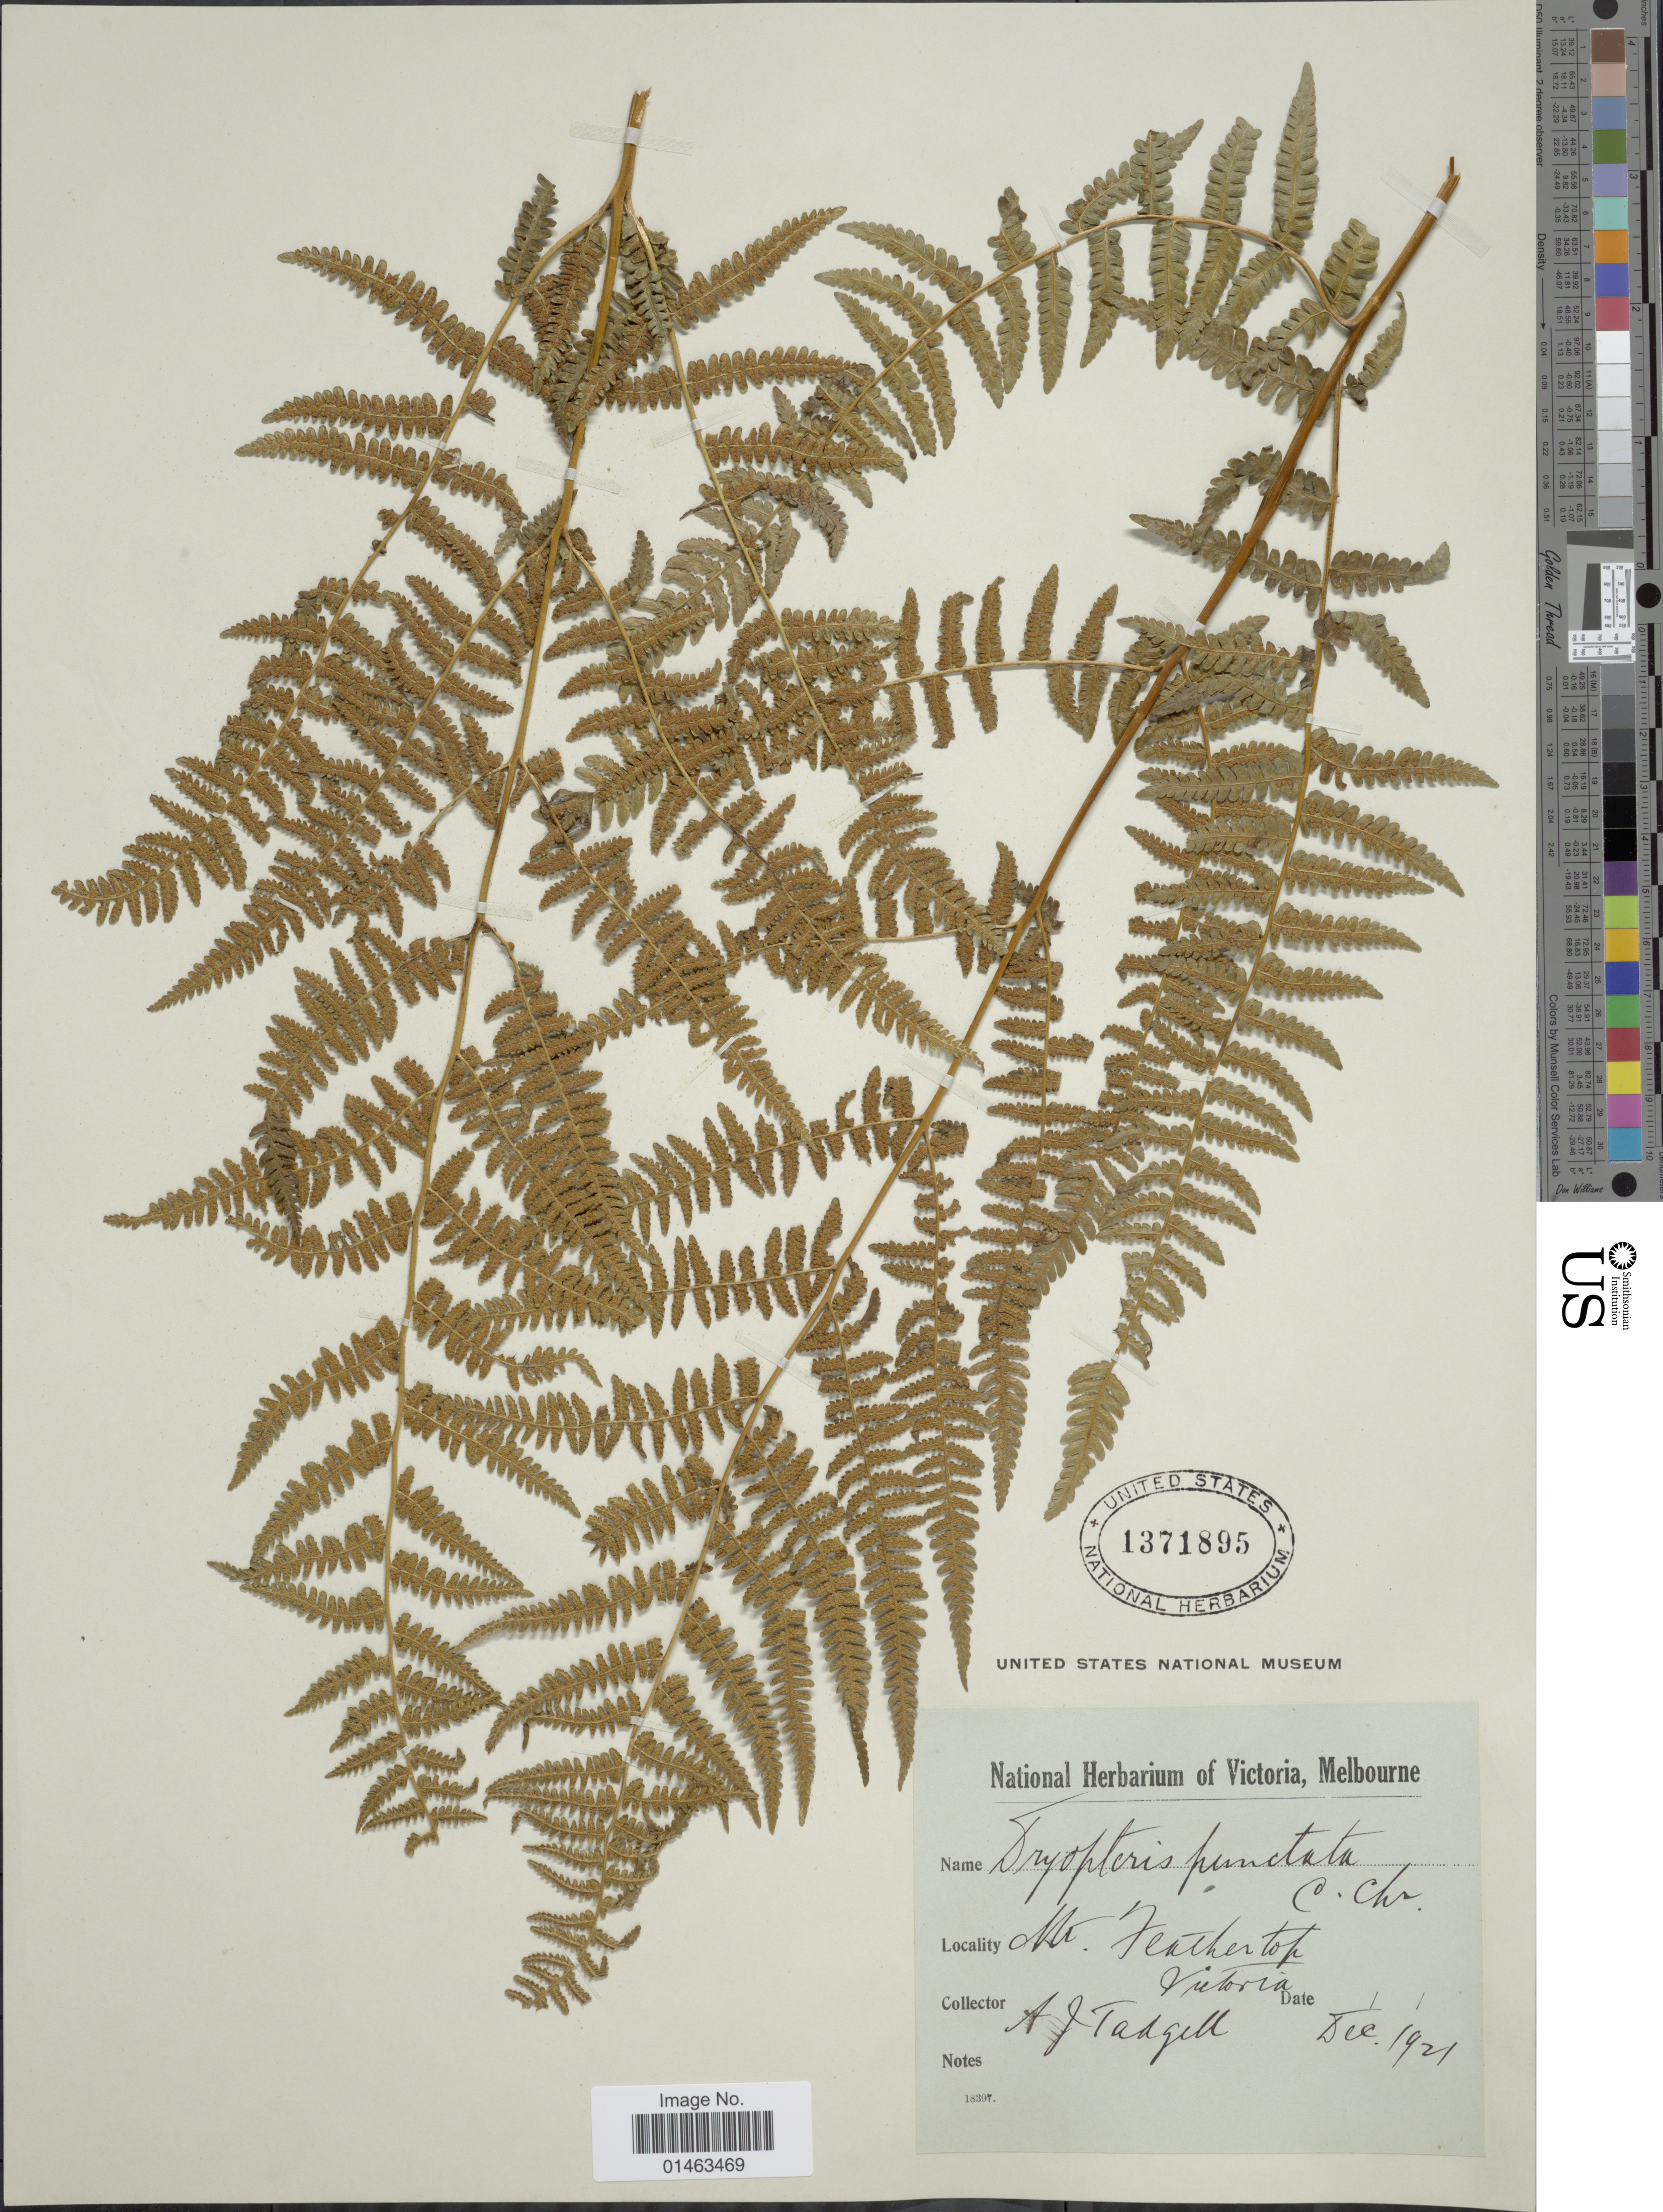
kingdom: Plantae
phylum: Tracheophyta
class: Polypodiopsida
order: Polypodiales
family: Dennstaedtiaceae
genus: Hypolepis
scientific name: Hypolepis punctata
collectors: A. Tadgell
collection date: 1921-12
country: Australia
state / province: Victoria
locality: Mt. Feathertop, Victoria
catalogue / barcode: US 1371895